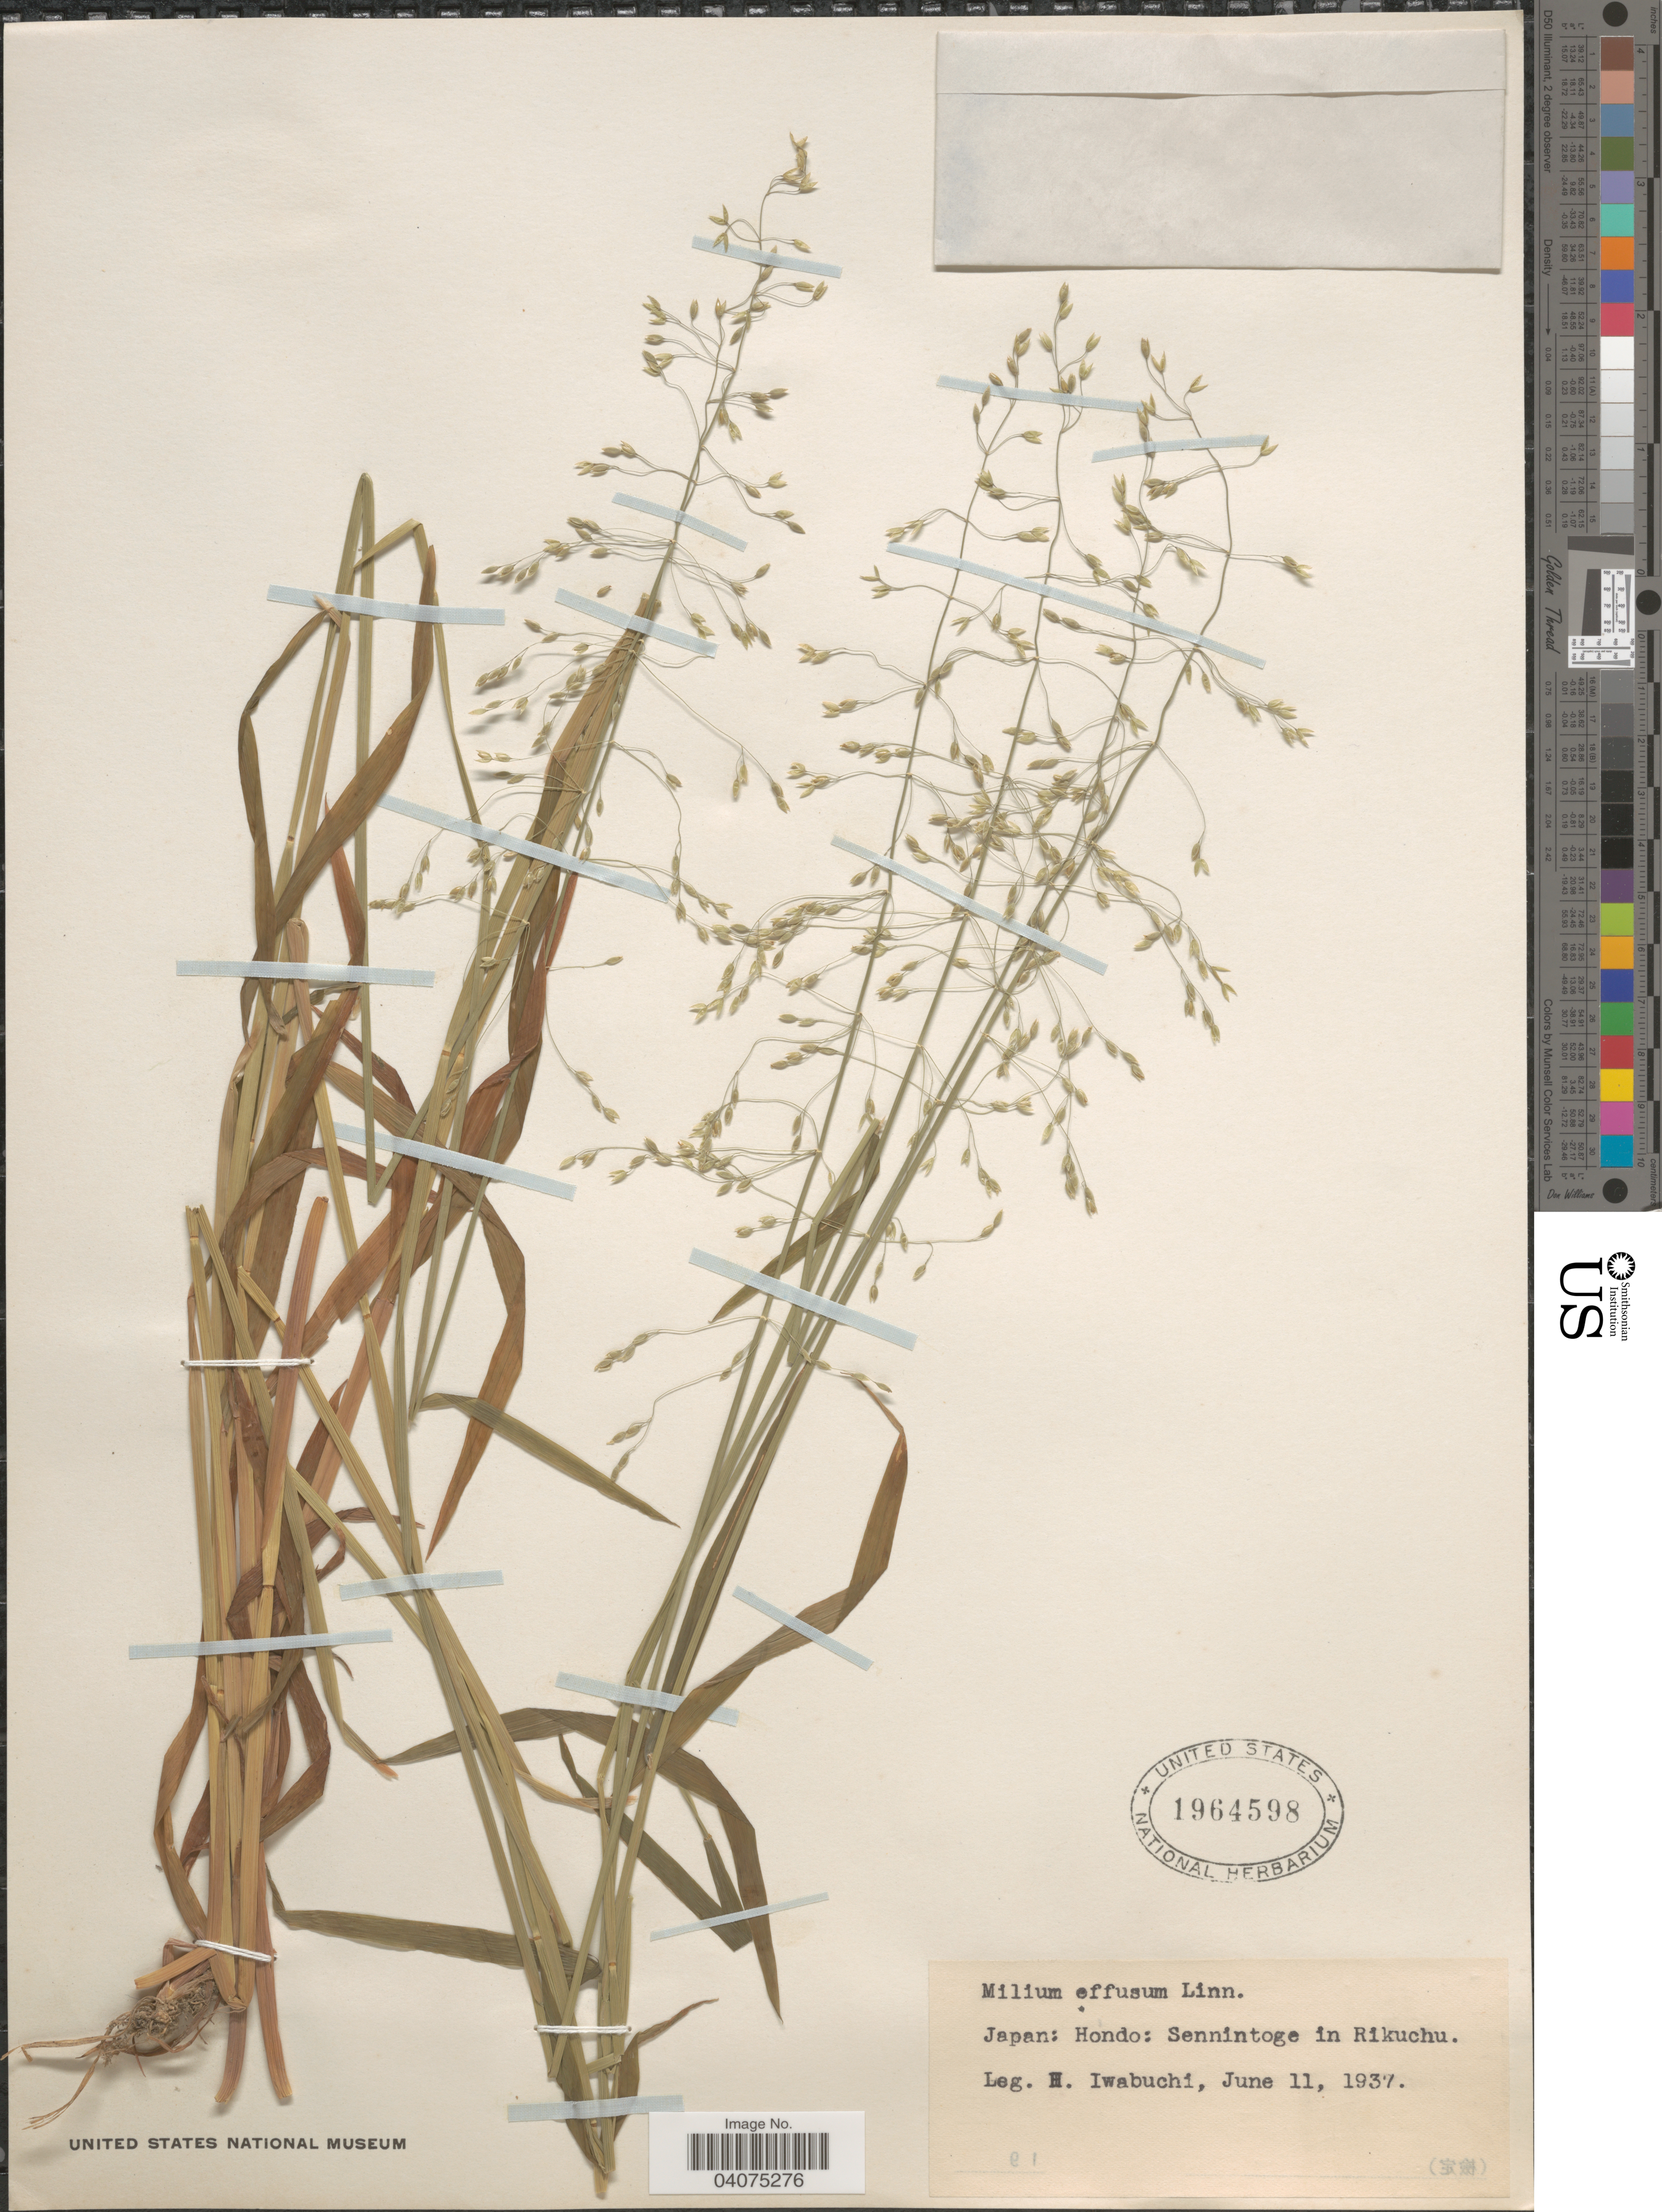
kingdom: Plantae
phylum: Tracheophyta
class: Liliopsida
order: Poales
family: Poaceae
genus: Milium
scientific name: Milium effusum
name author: L.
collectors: H. Iwabuchi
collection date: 1937-06-11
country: Japan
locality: Hondo: Sennintoge in Rikuchu.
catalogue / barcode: US 1964598